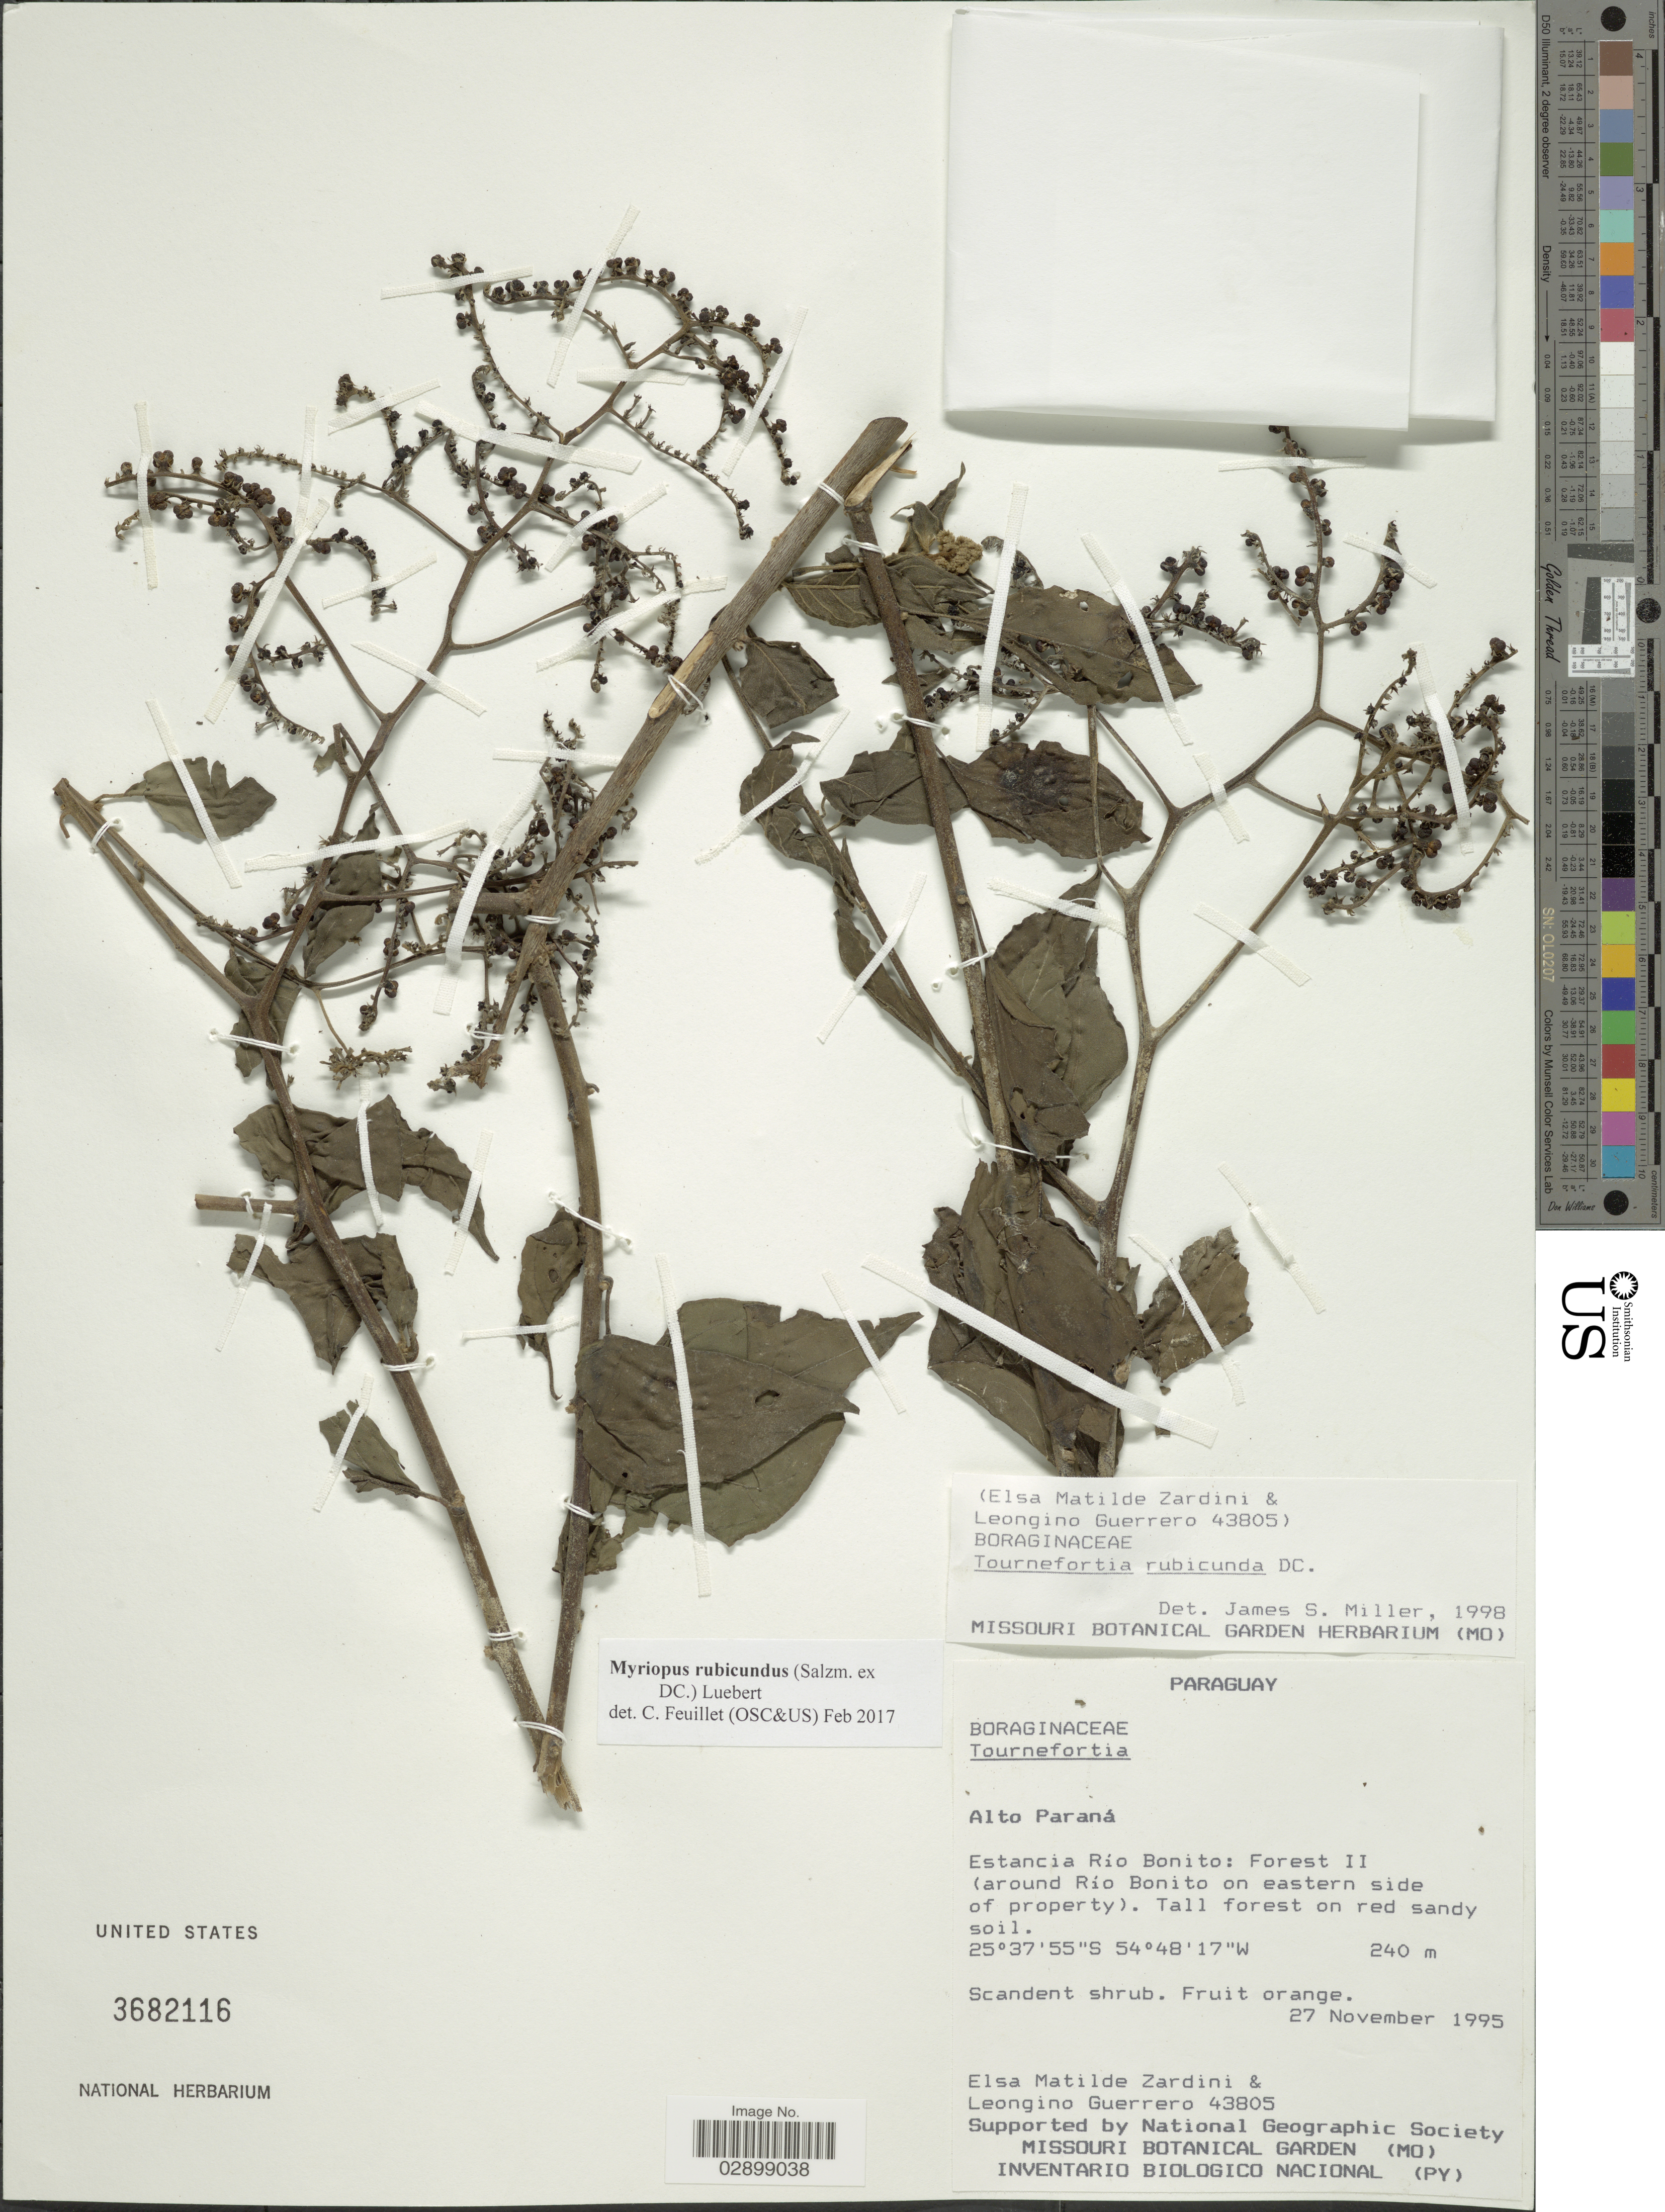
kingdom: Plantae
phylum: Tracheophyta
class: Magnoliopsida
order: Boraginales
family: Heliotropiaceae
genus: Myriopus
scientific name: Myriopus rubicundus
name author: (Salzm. ex DC.)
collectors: E. M. Zardini & L. Guerrero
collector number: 43805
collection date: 1995-11-27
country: Paraguay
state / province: Alto Parana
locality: Estancia Río Bonito: Forest II (around Río Bonito on eastern side of property).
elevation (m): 240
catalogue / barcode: US 3682116